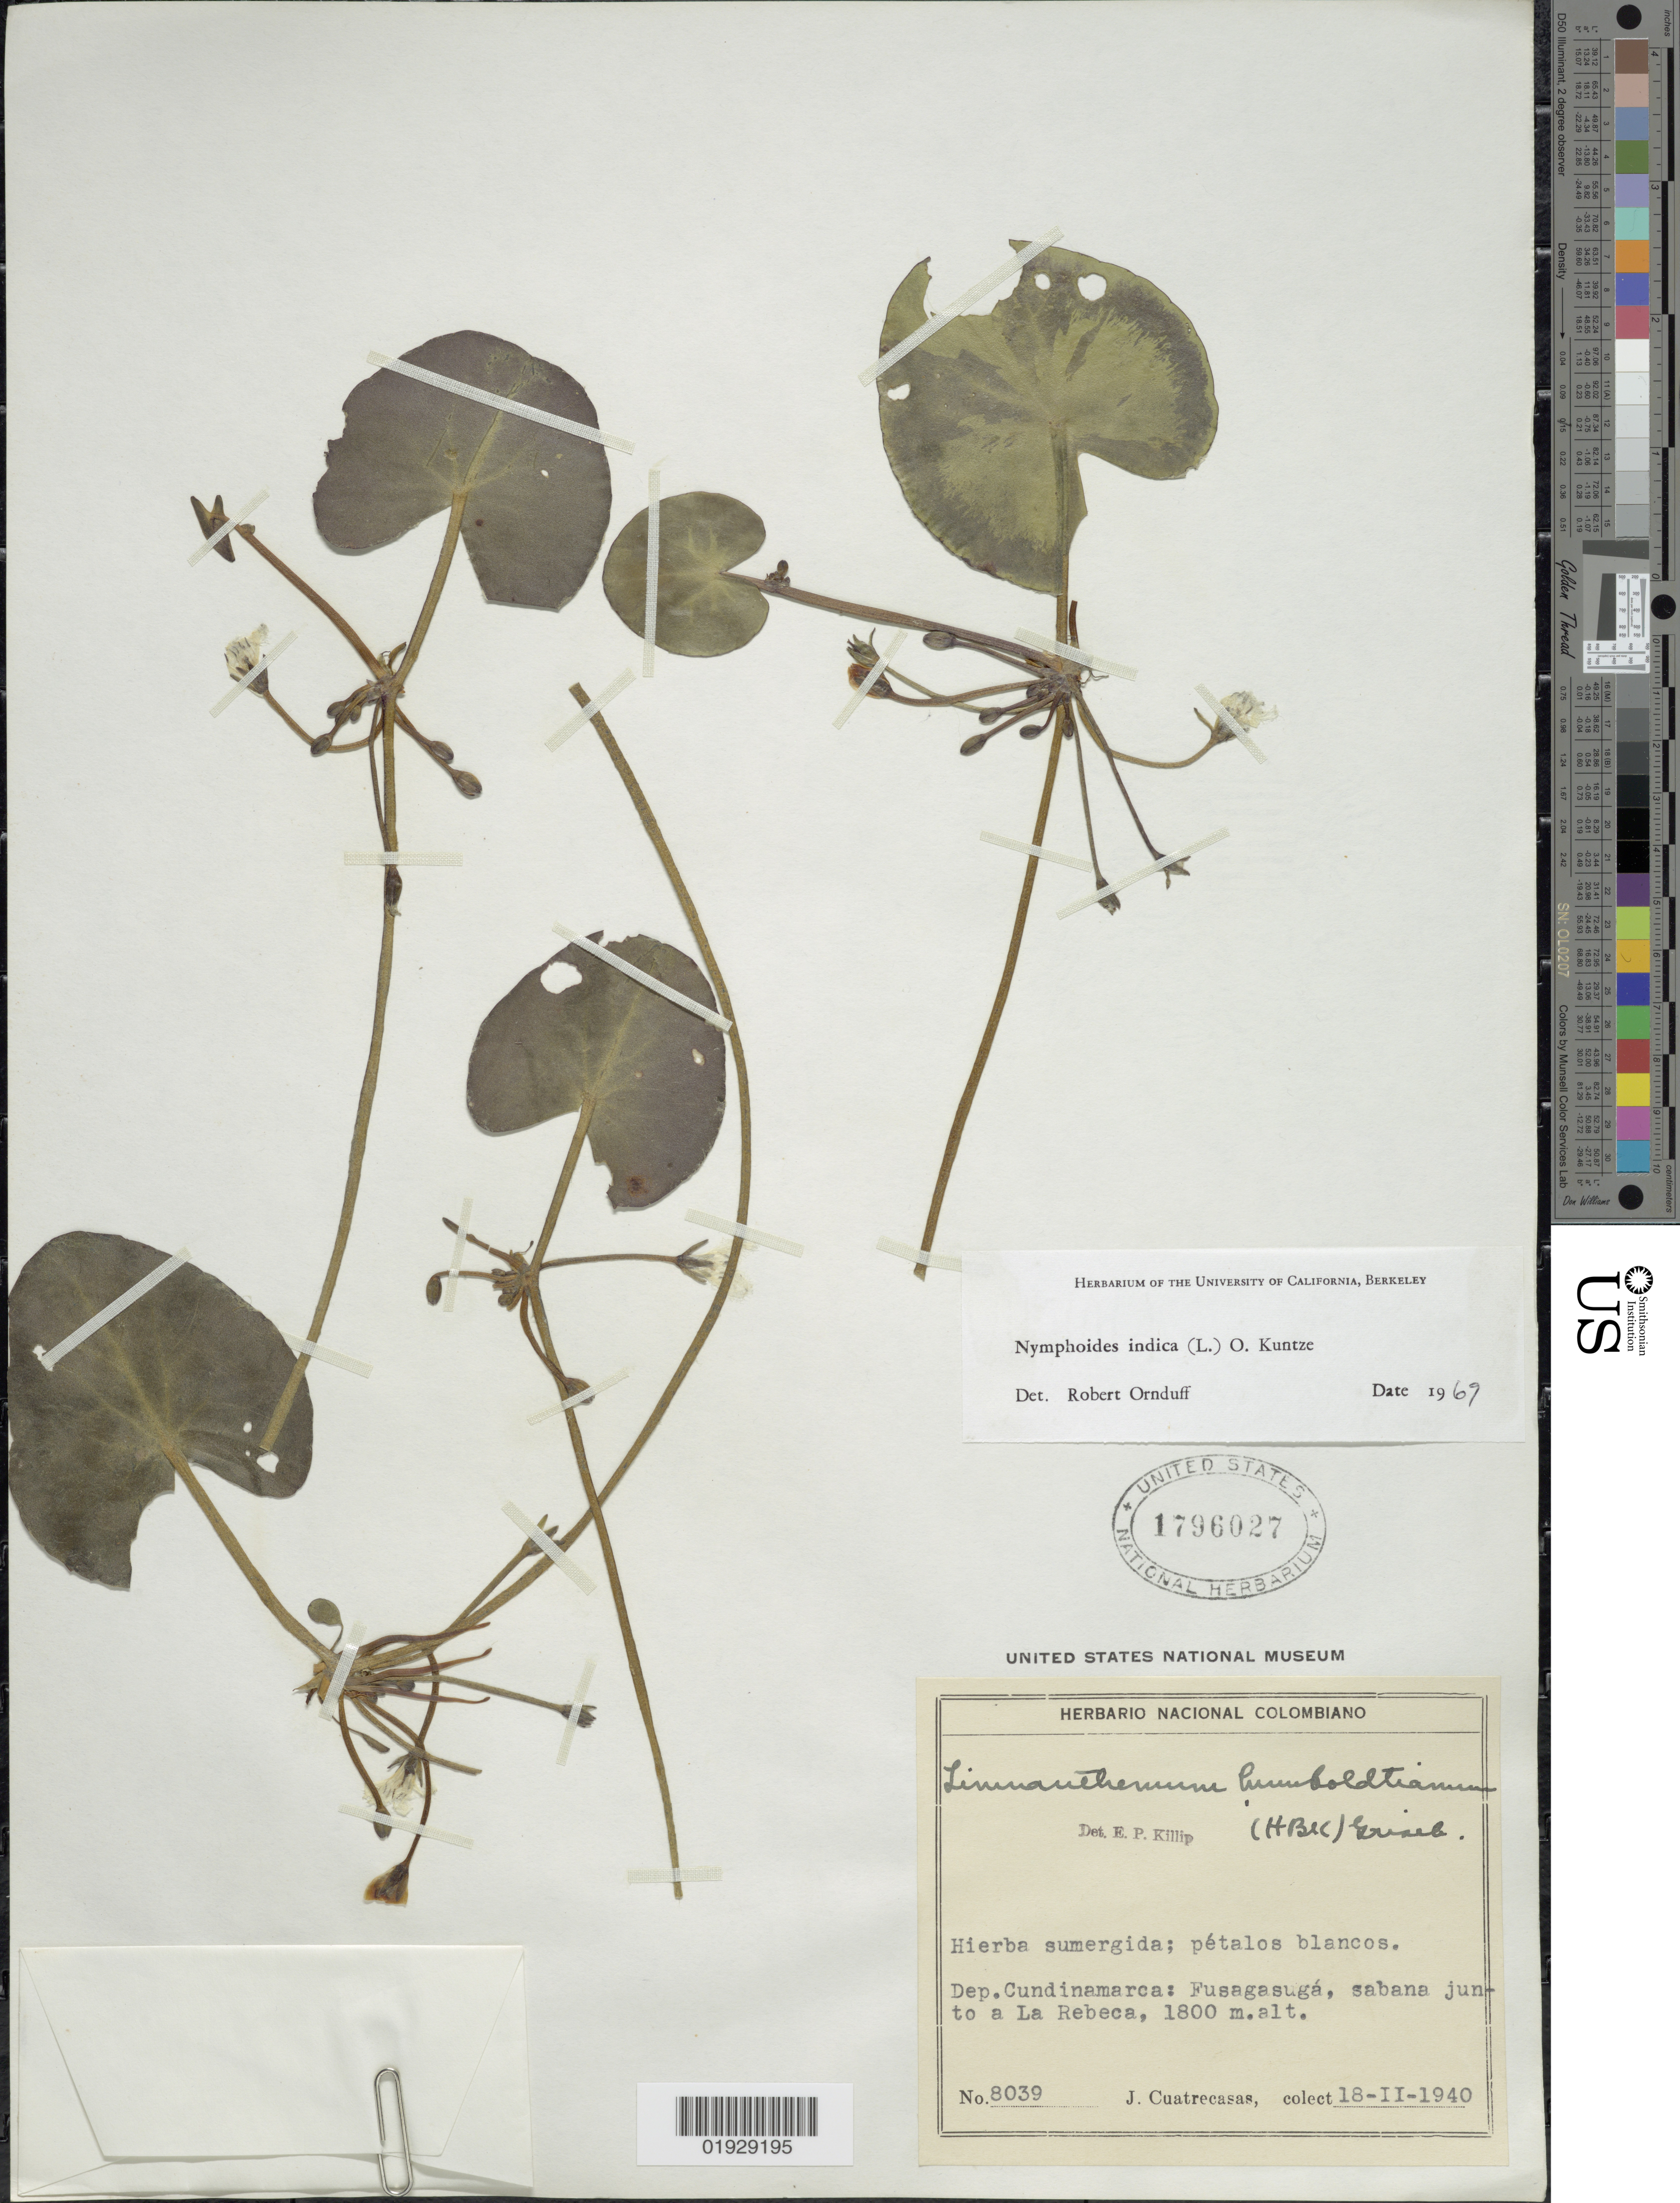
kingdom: Plantae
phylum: Tracheophyta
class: Magnoliopsida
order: Asterales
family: Menyanthaceae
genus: Nymphoides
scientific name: Nymphoides indica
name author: (L.) Kuntze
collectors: J. Cuatrecasas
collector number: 8039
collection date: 1940-02-18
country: Colombia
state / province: Cundinamarca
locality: Dep. Cundinamarca: Fusagasugá, sabana junto a La Rebeca.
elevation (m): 1800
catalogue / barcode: US 1796027